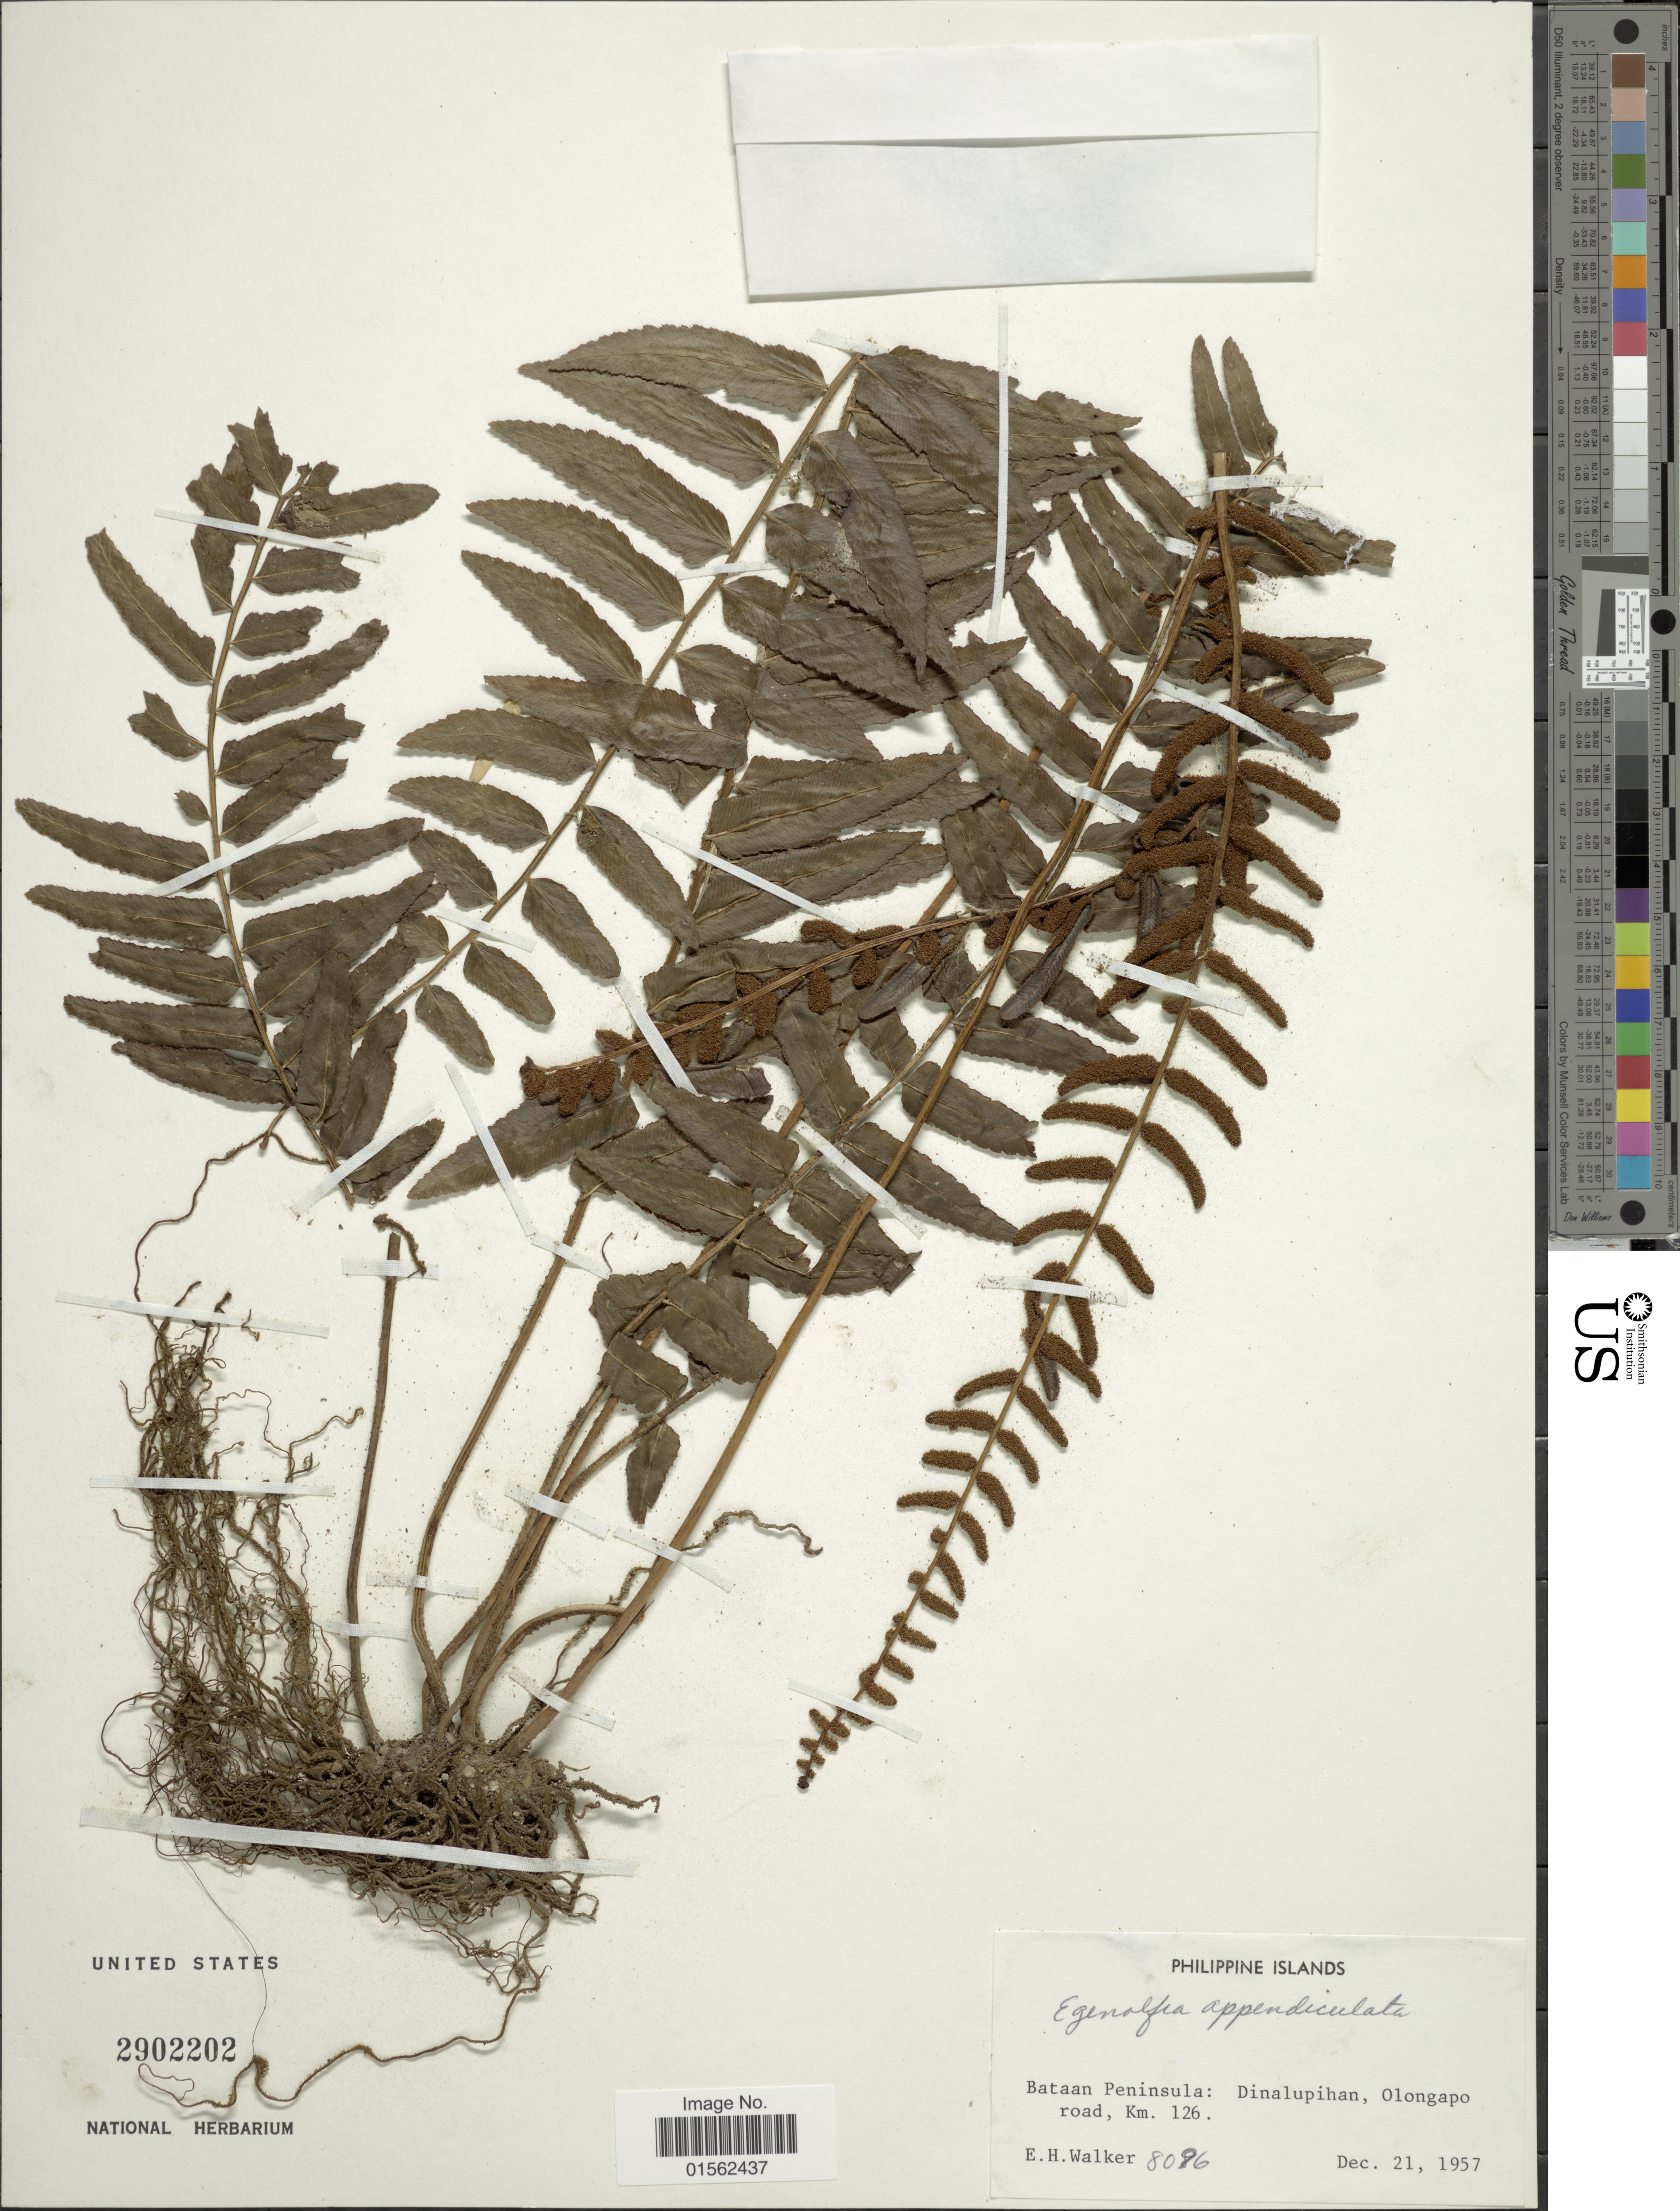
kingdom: Plantae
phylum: Tracheophyta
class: Polypodiopsida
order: Polypodiales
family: Dryopteridaceae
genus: Bolbitis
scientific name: Bolbitis appendiculata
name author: (Willd.) K. Iwats.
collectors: E. H. Walker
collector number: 8096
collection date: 1957-12-21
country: Philippines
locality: Philippine, Bataan Peninsula: Dinalupihan, Olongapo road, km. 126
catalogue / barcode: US 2902202